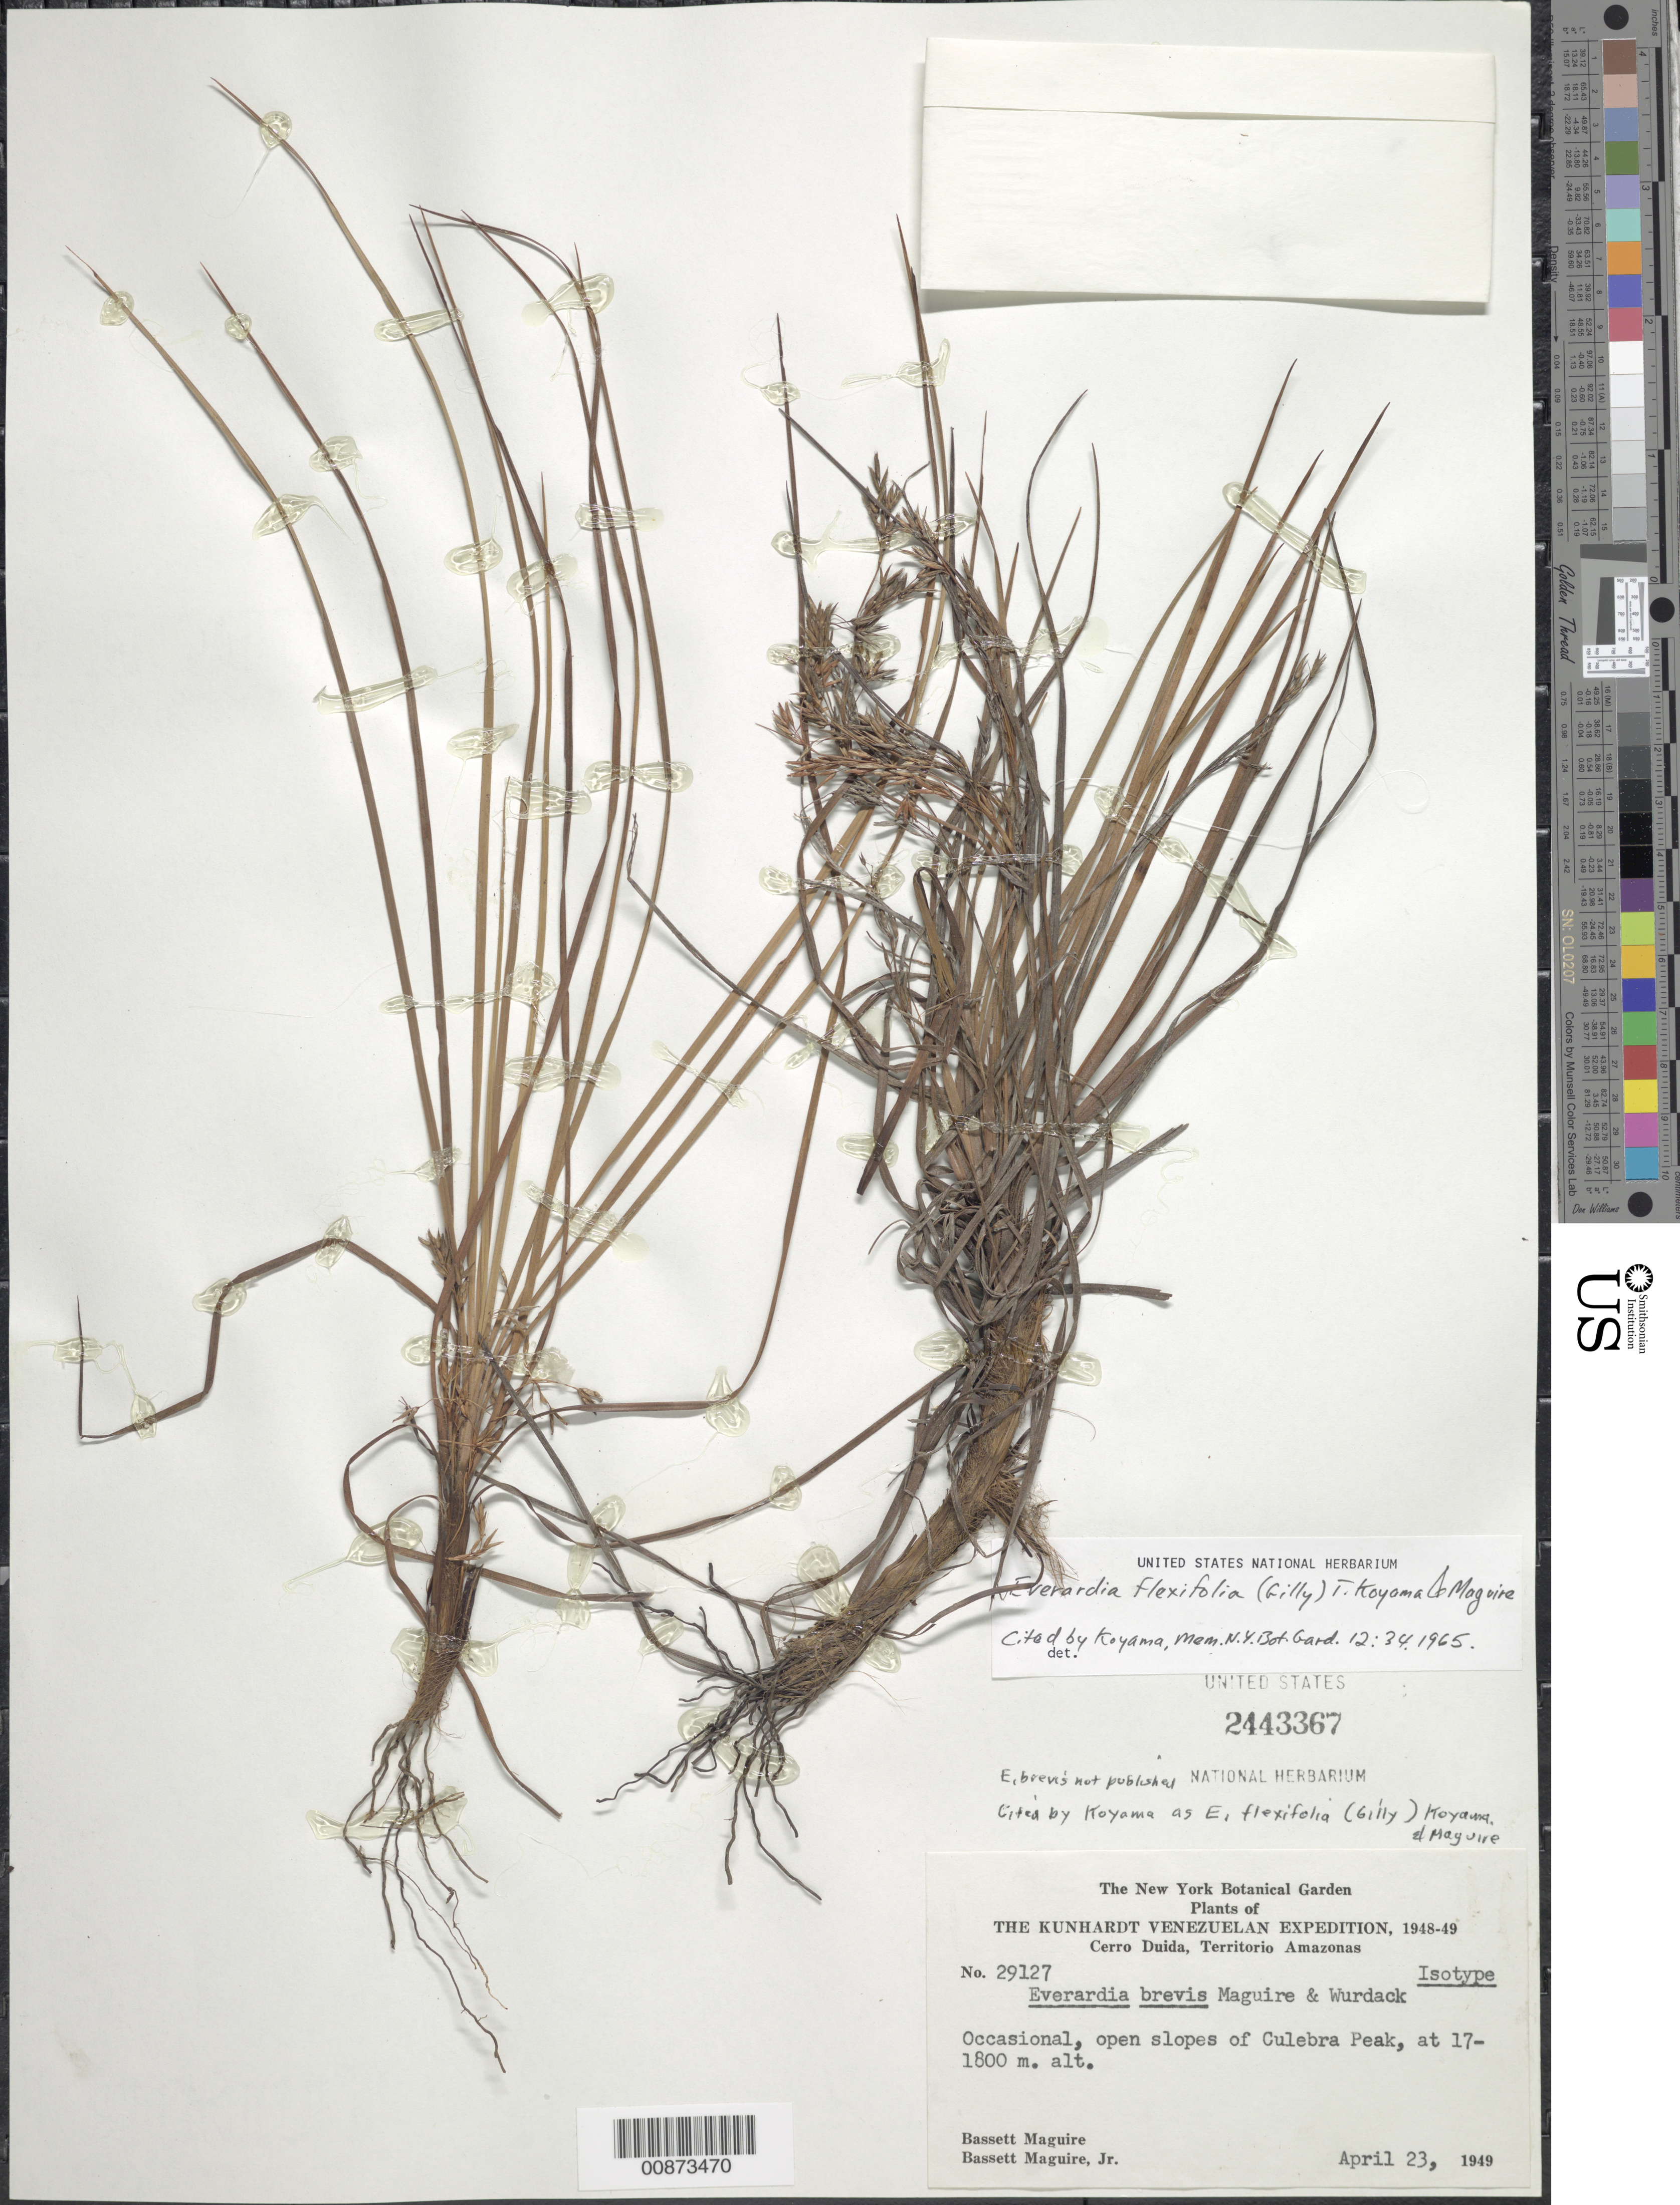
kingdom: Plantae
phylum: Tracheophyta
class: Liliopsida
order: Poales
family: Cyperaceae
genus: Cephalocarpus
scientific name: Cephalocarpus flexifolium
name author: (Gilly) S.M. Costa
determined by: Strong, Mark T., (BOT), Smithsonian Institution - National Museum of Natural History (UNITED STATES)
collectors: B. Maguire & B. Maguire Jr.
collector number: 29127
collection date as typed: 23-Apr-49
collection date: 1949-04-23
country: Venezuela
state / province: Amazonas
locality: Cerro Duida, Culebra Peak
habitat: Open slopes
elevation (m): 1700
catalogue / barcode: US 2443367